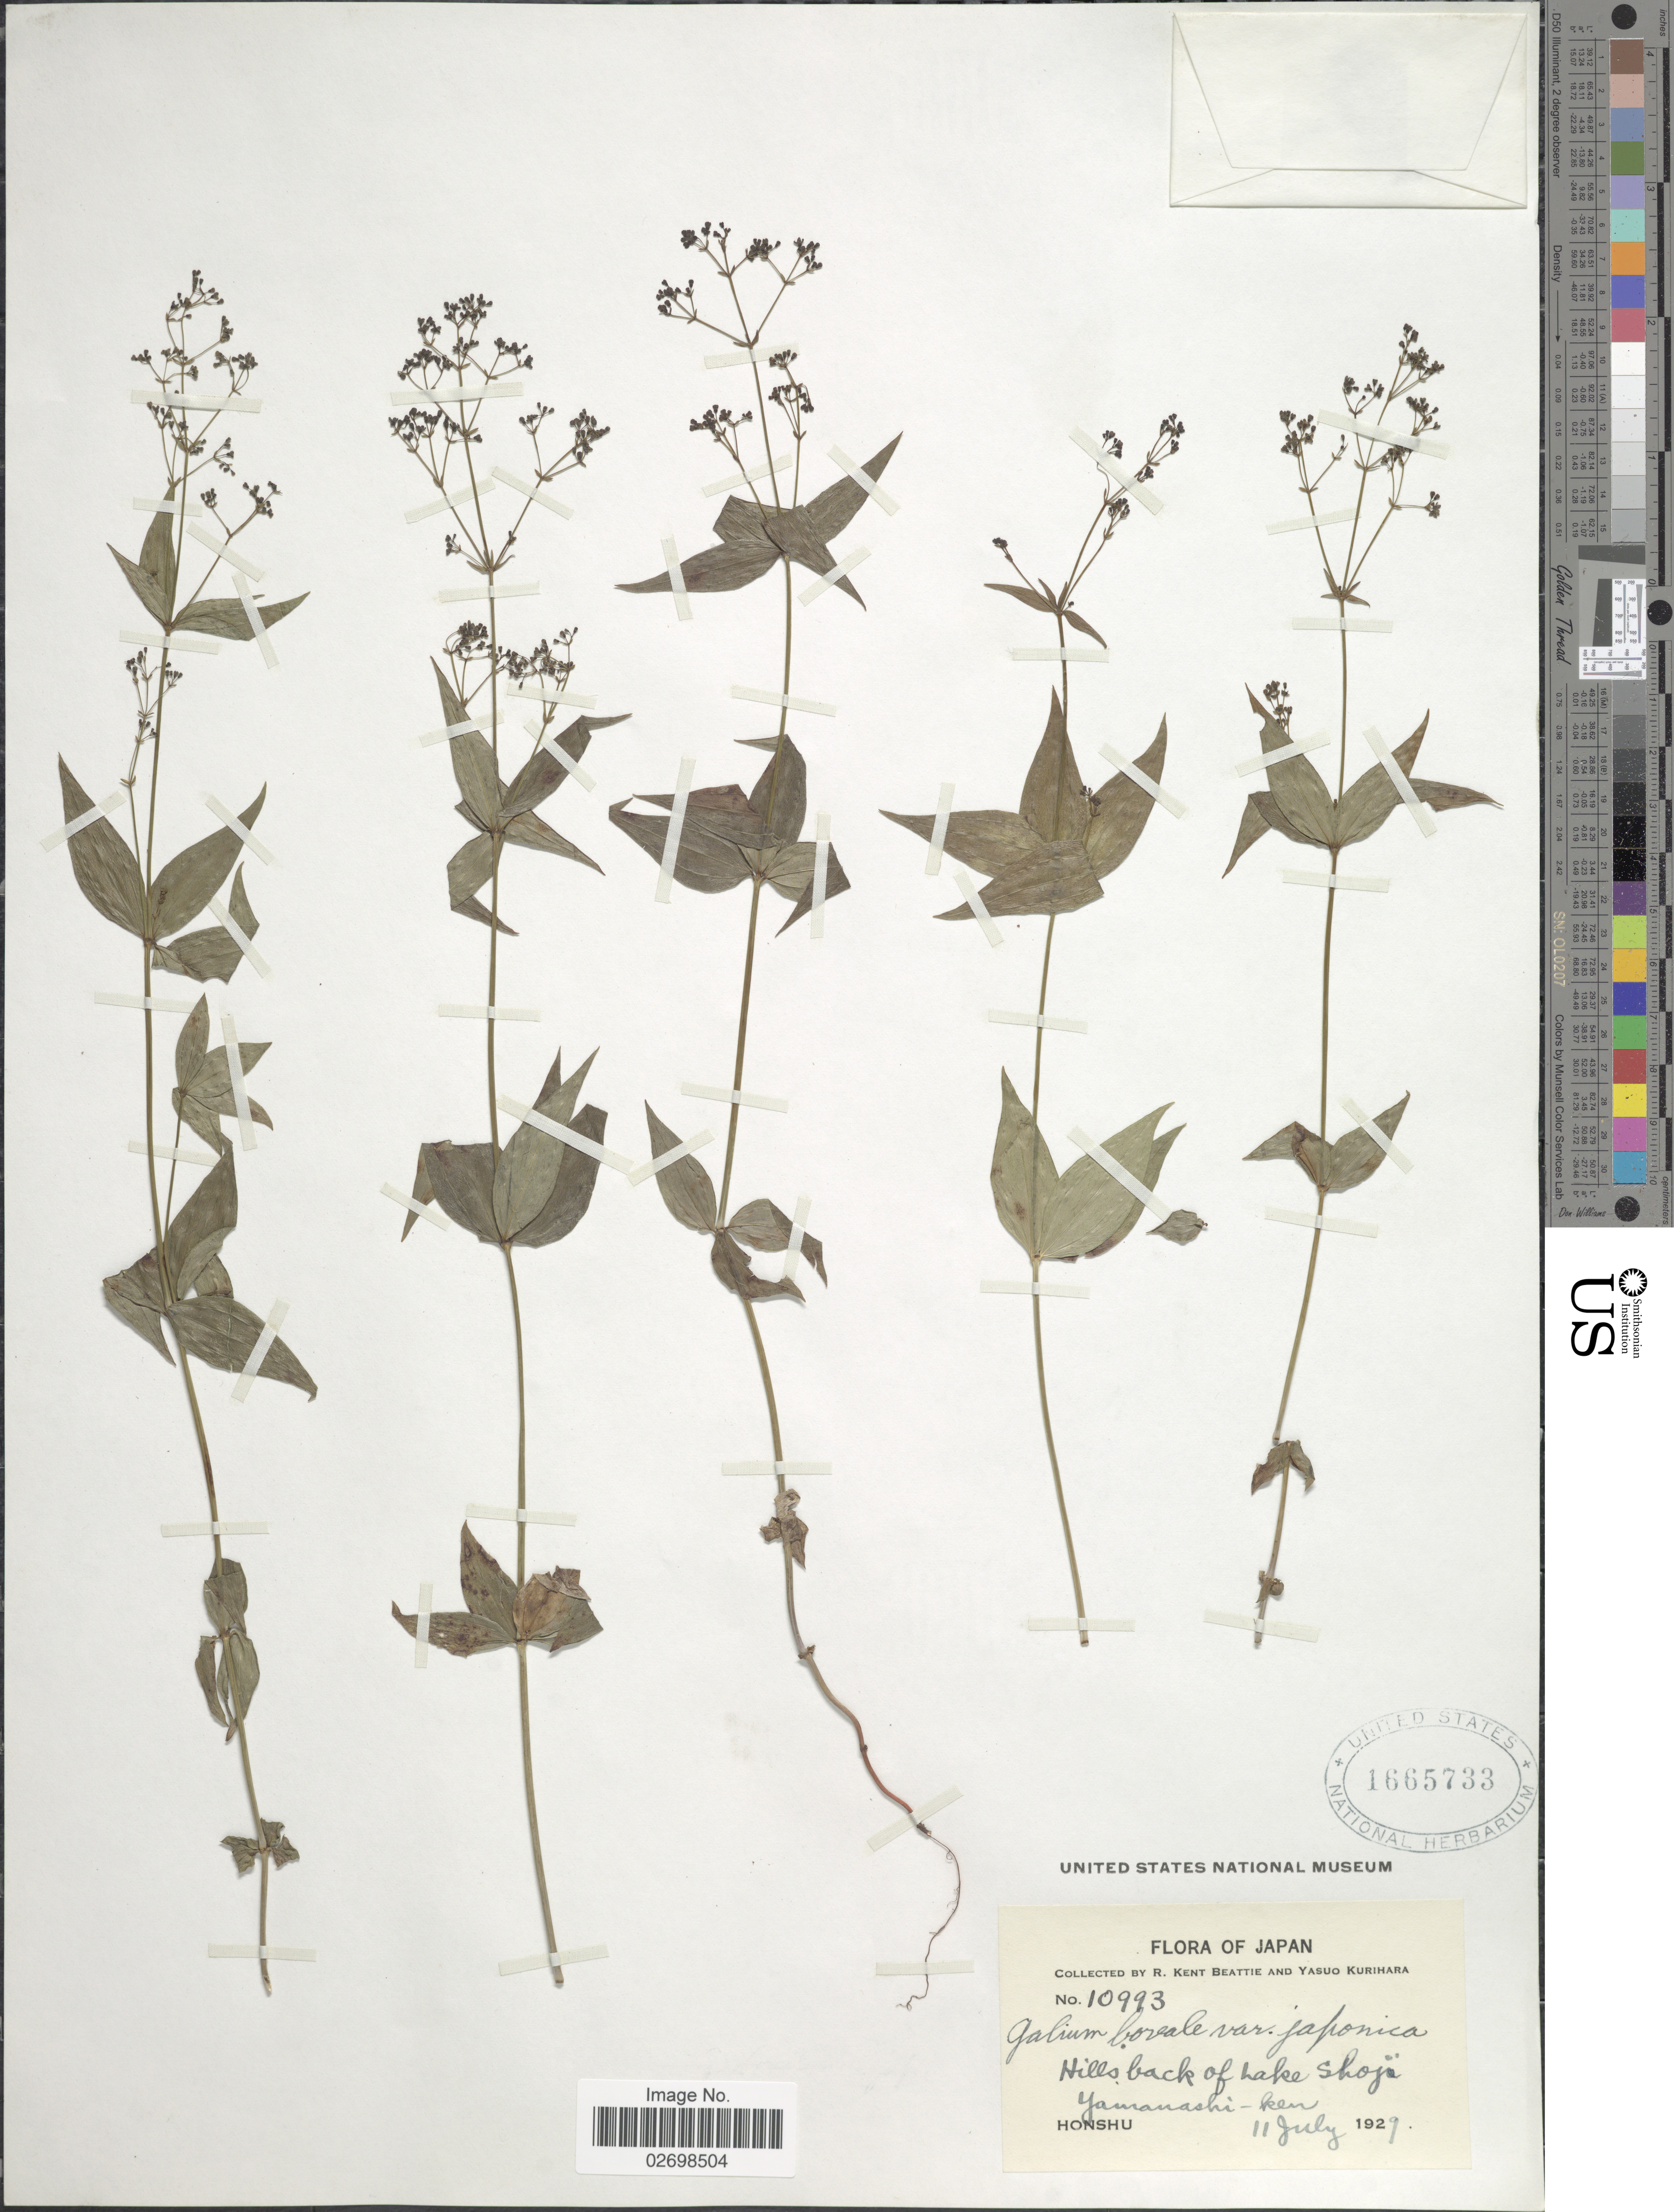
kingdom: Plantae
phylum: Tracheophyta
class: Magnoliopsida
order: Gentianales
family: Rubiaceae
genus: Galium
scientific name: Galium boreale L.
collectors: R. K. Beattie & Y. Kurihara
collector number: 10993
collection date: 1929-07-11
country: Japan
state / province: Yamanasi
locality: Hills back of Lake Shoja, Yamanashi-ken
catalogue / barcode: US 1665733